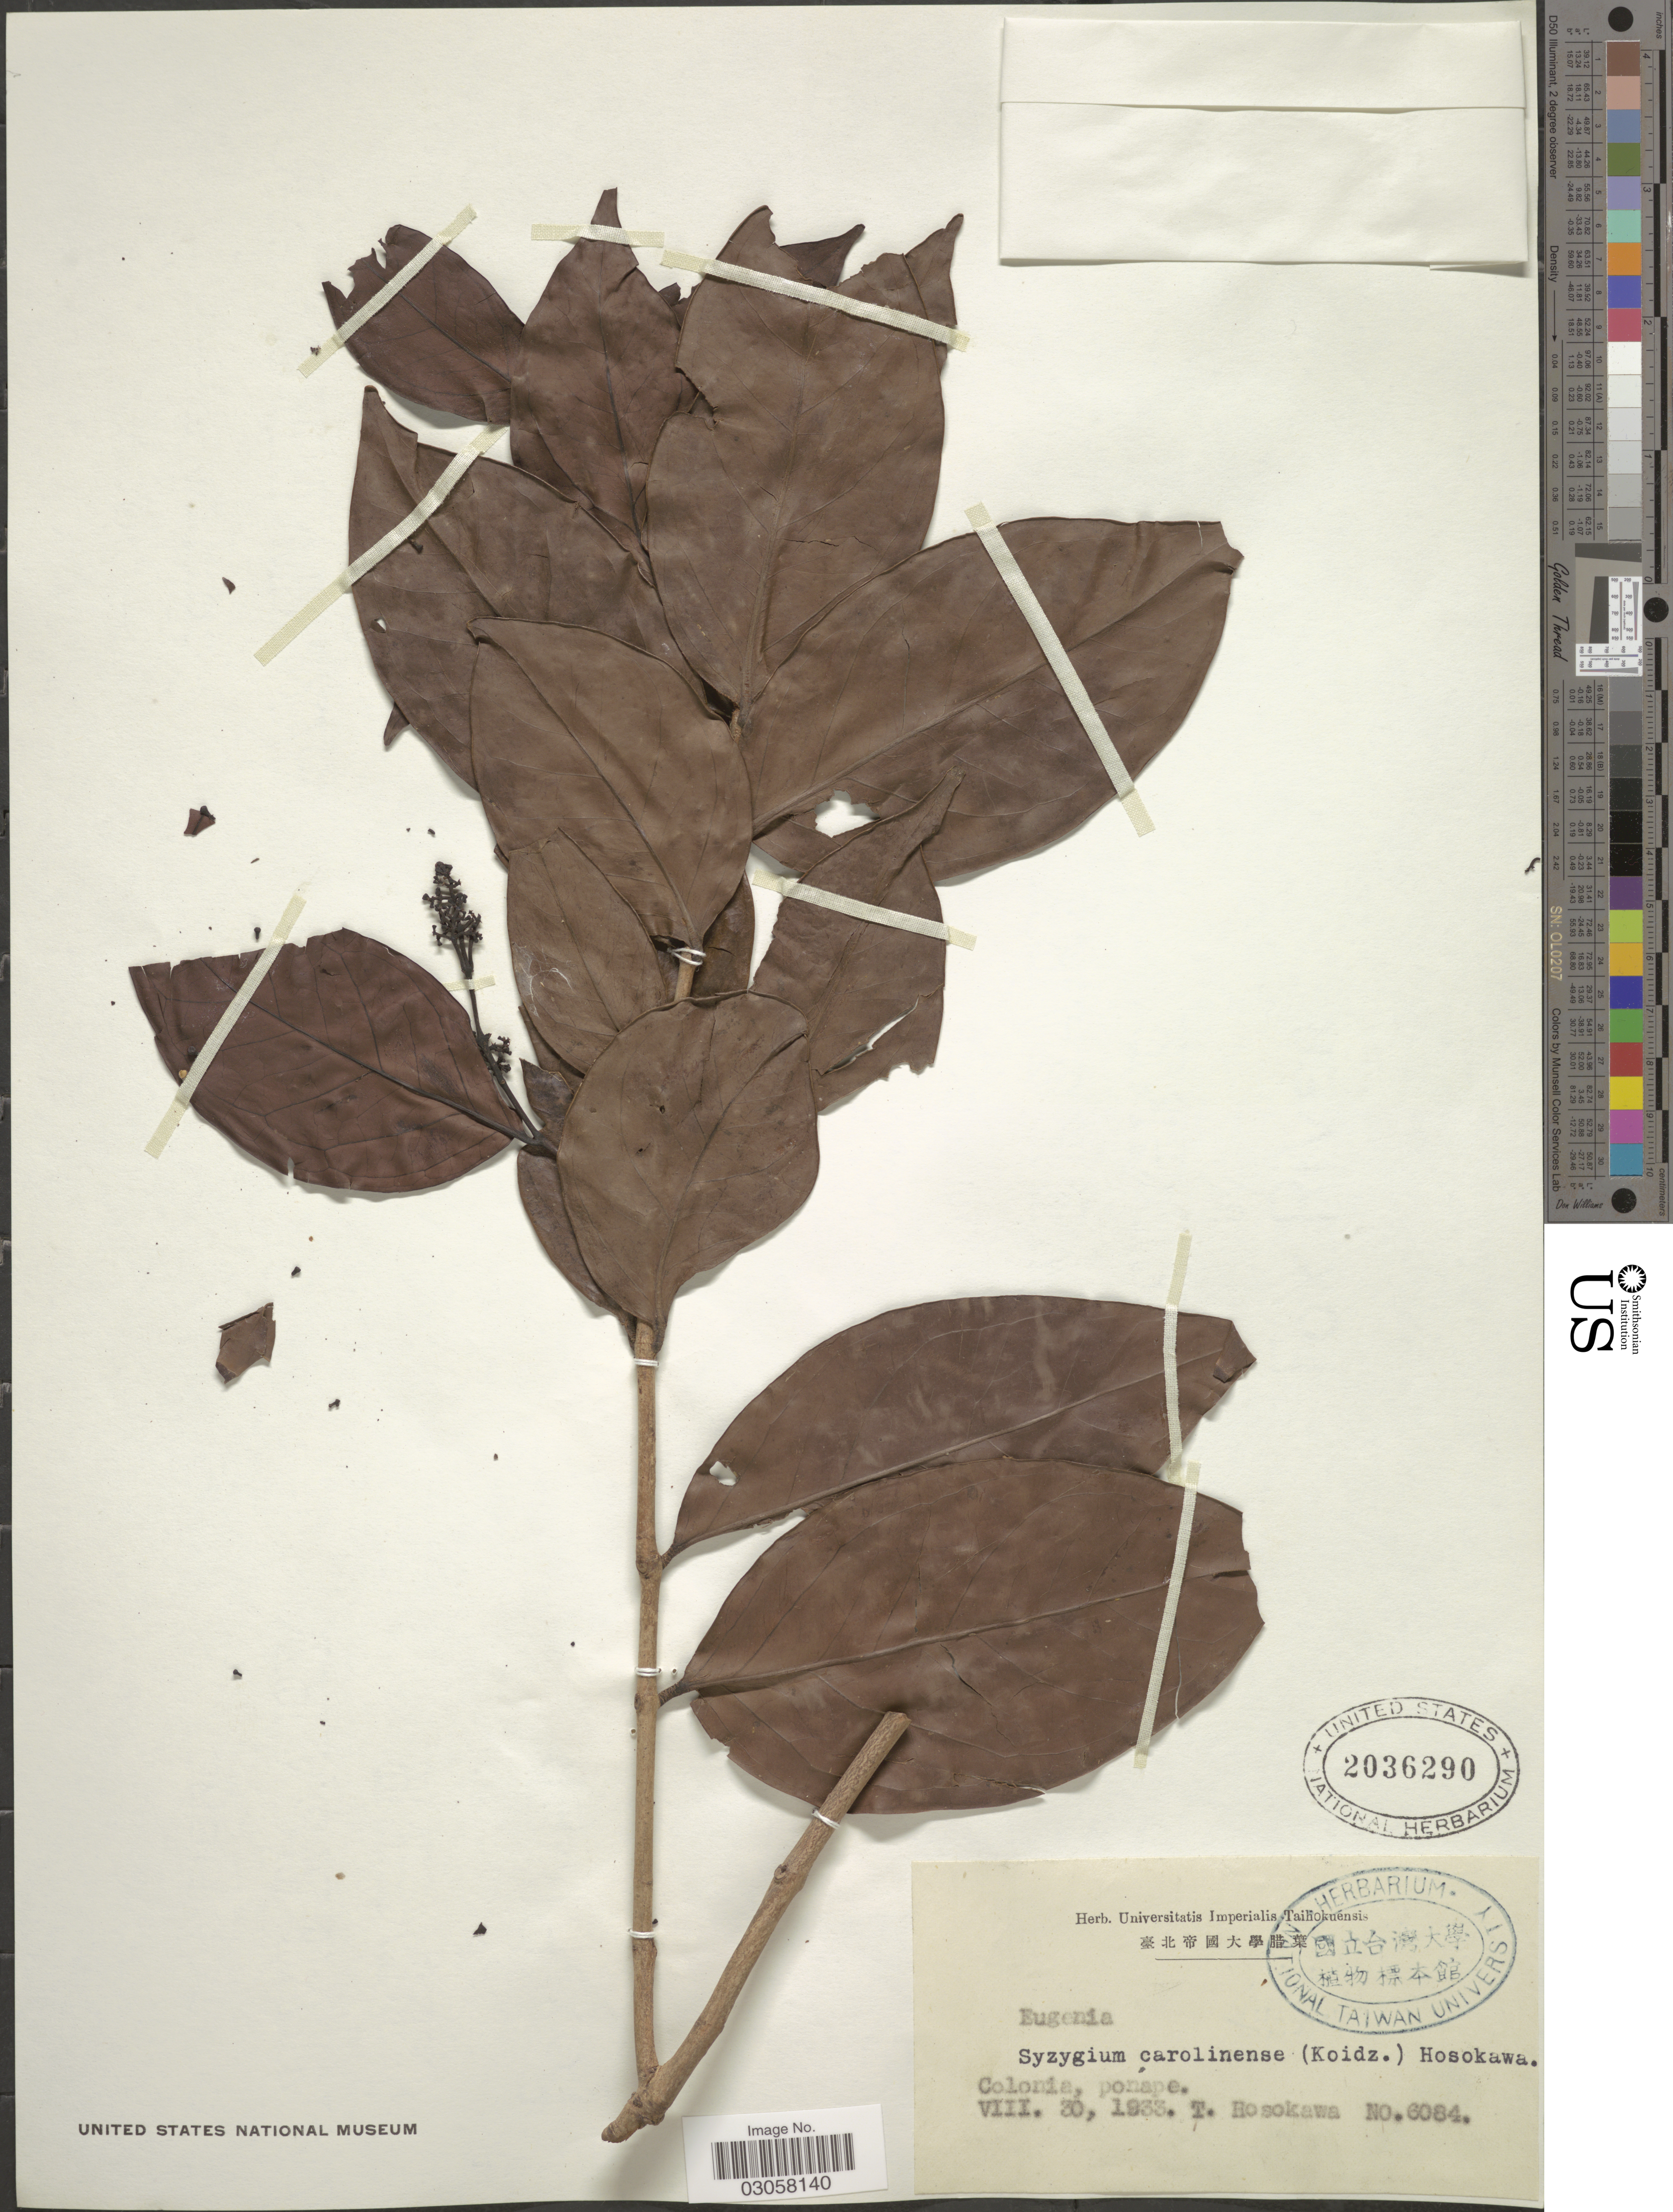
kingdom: Plantae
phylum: Tracheophyta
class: Magnoliopsida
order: Myrtales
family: Myrtaceae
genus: Syzygium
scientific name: Syzygium carolinense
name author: (Koidz.) Hosok.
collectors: T. Hosokawa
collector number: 6084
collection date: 1933-08-30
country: Micronesia, Federated States of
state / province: Pohnpei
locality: Colonia, ponape.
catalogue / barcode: US 2036290